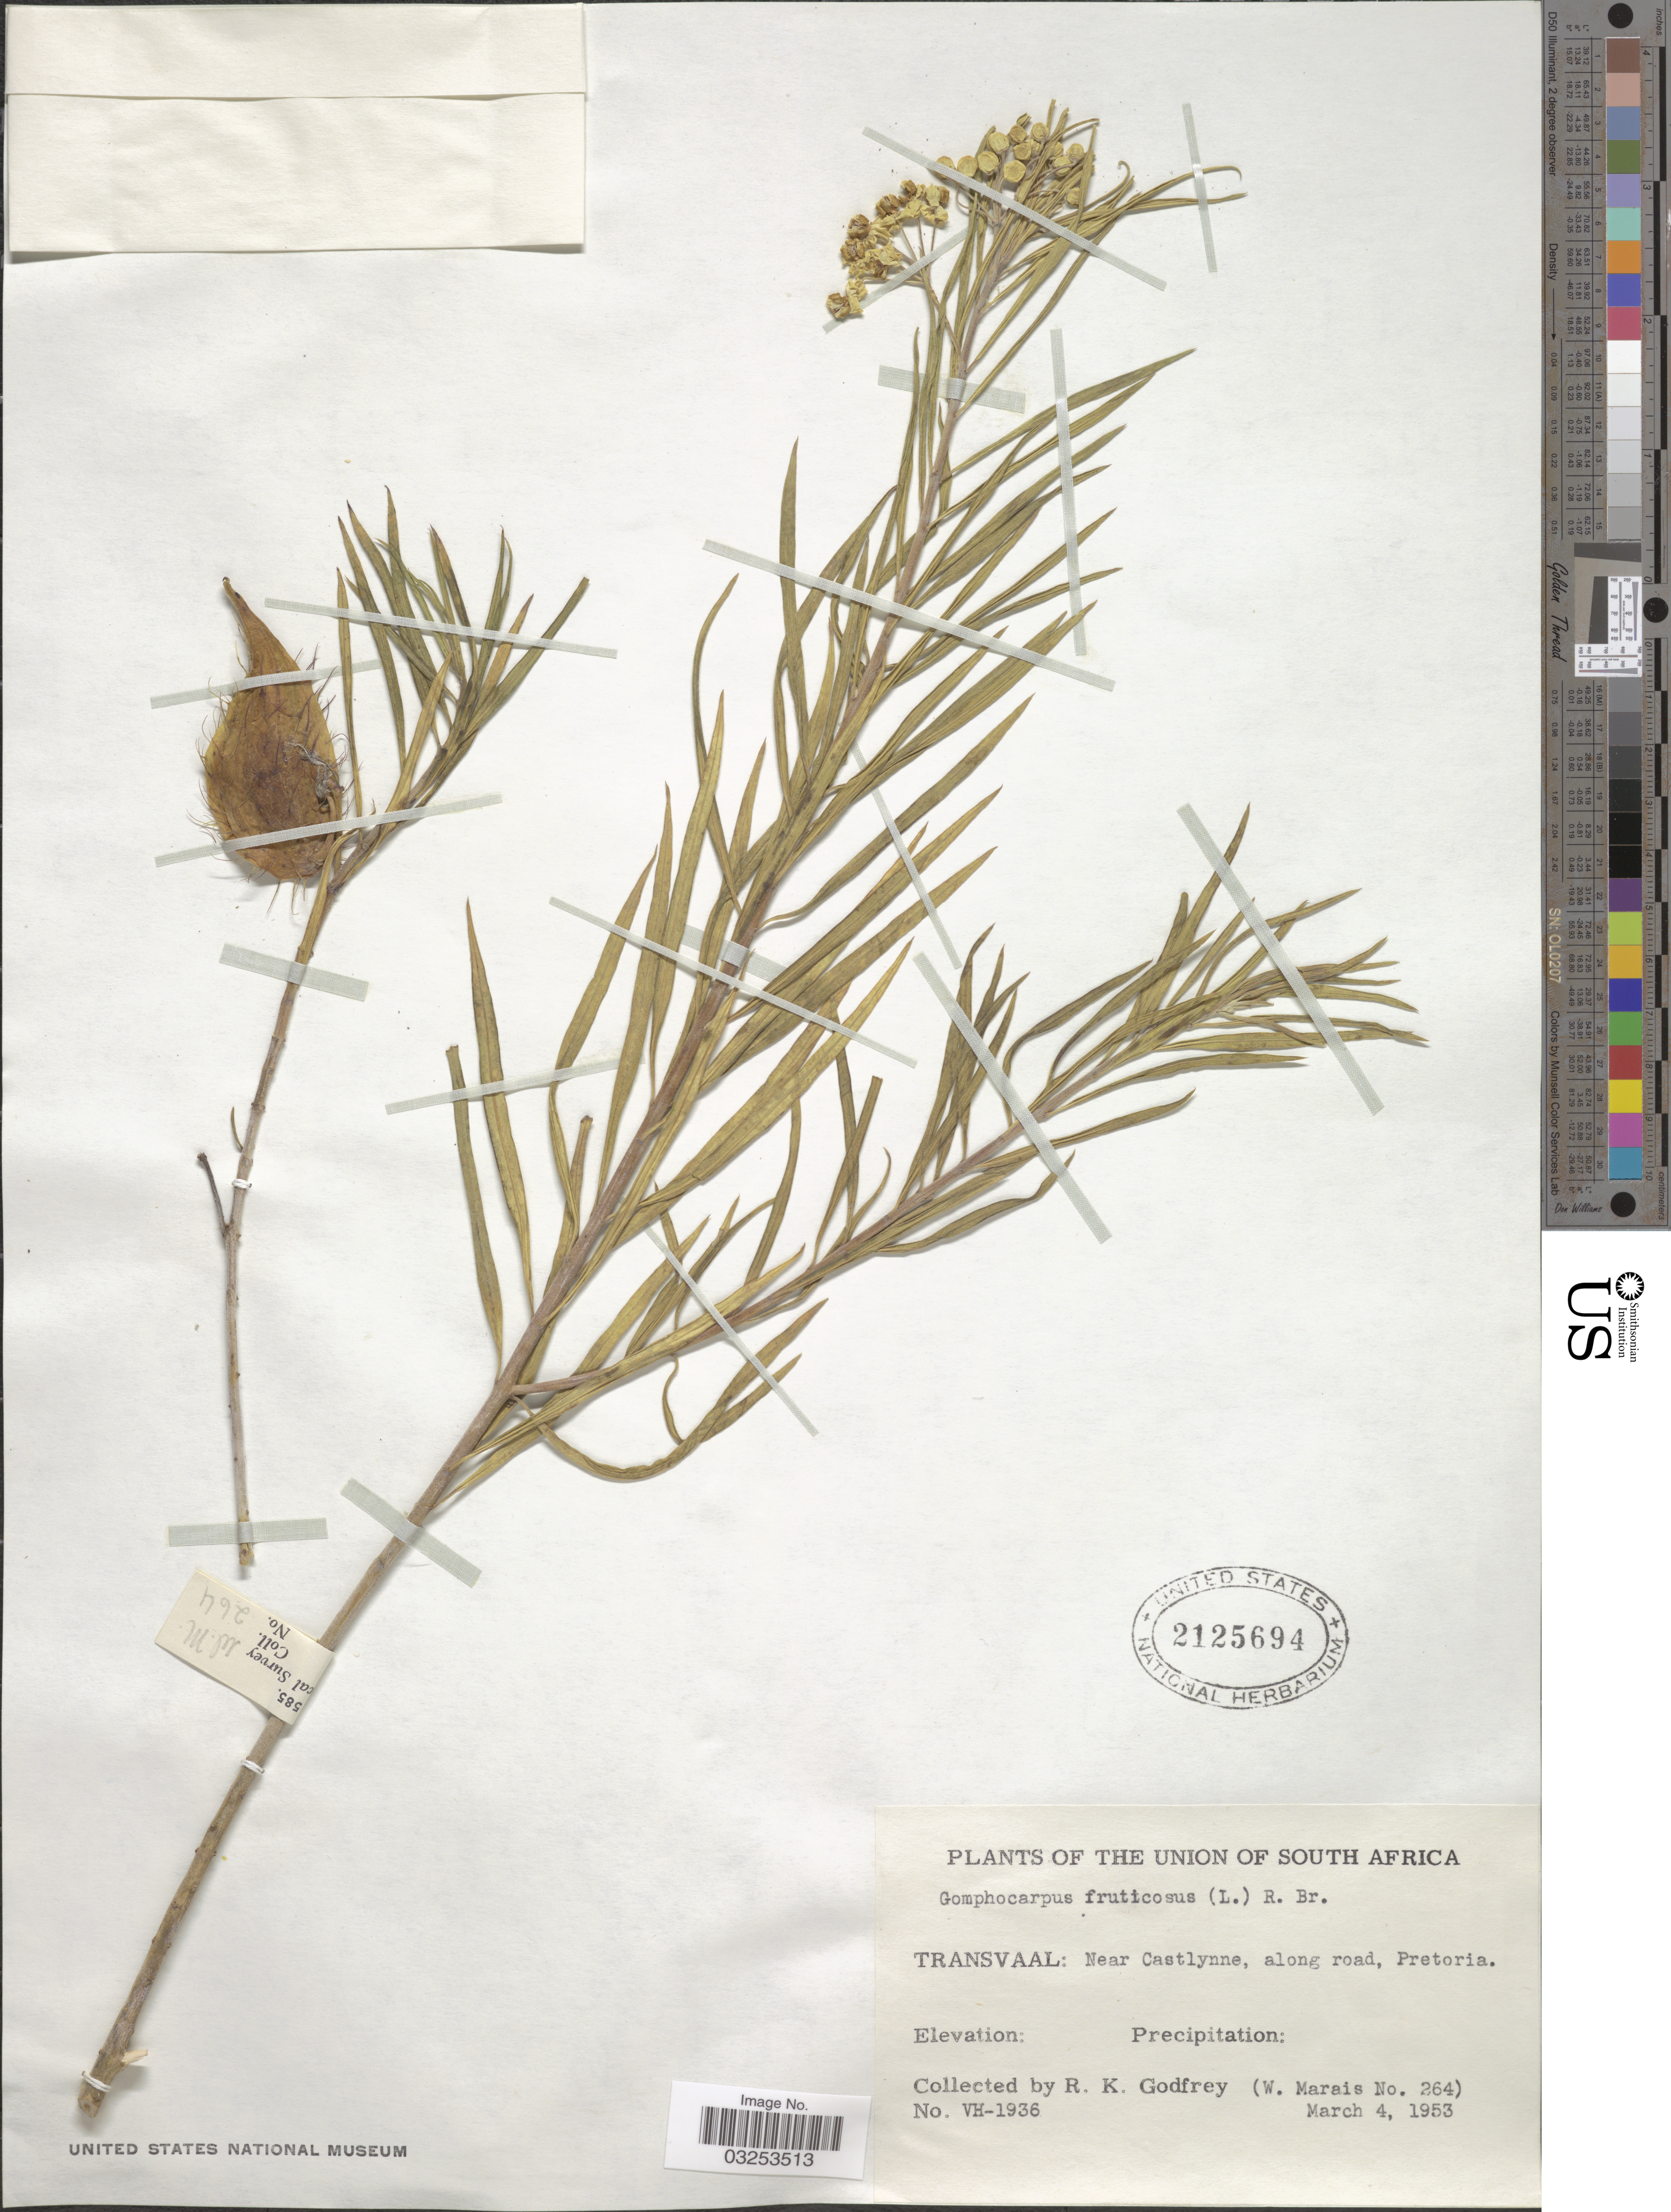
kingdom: Plantae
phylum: Tracheophyta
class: Magnoliopsida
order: Gentianales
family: Apocynaceae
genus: Gomphocarpus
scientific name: Gomphocarpus fruticosus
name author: (L.) W.T. Aiton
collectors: R. K. Godfrey & W. Marais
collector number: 264/ VH-1936?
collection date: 1953-03-04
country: South Africa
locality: The Union of South Africa. Transvaal: Near Castlynne, along road, Pretoria.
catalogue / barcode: US 2125694